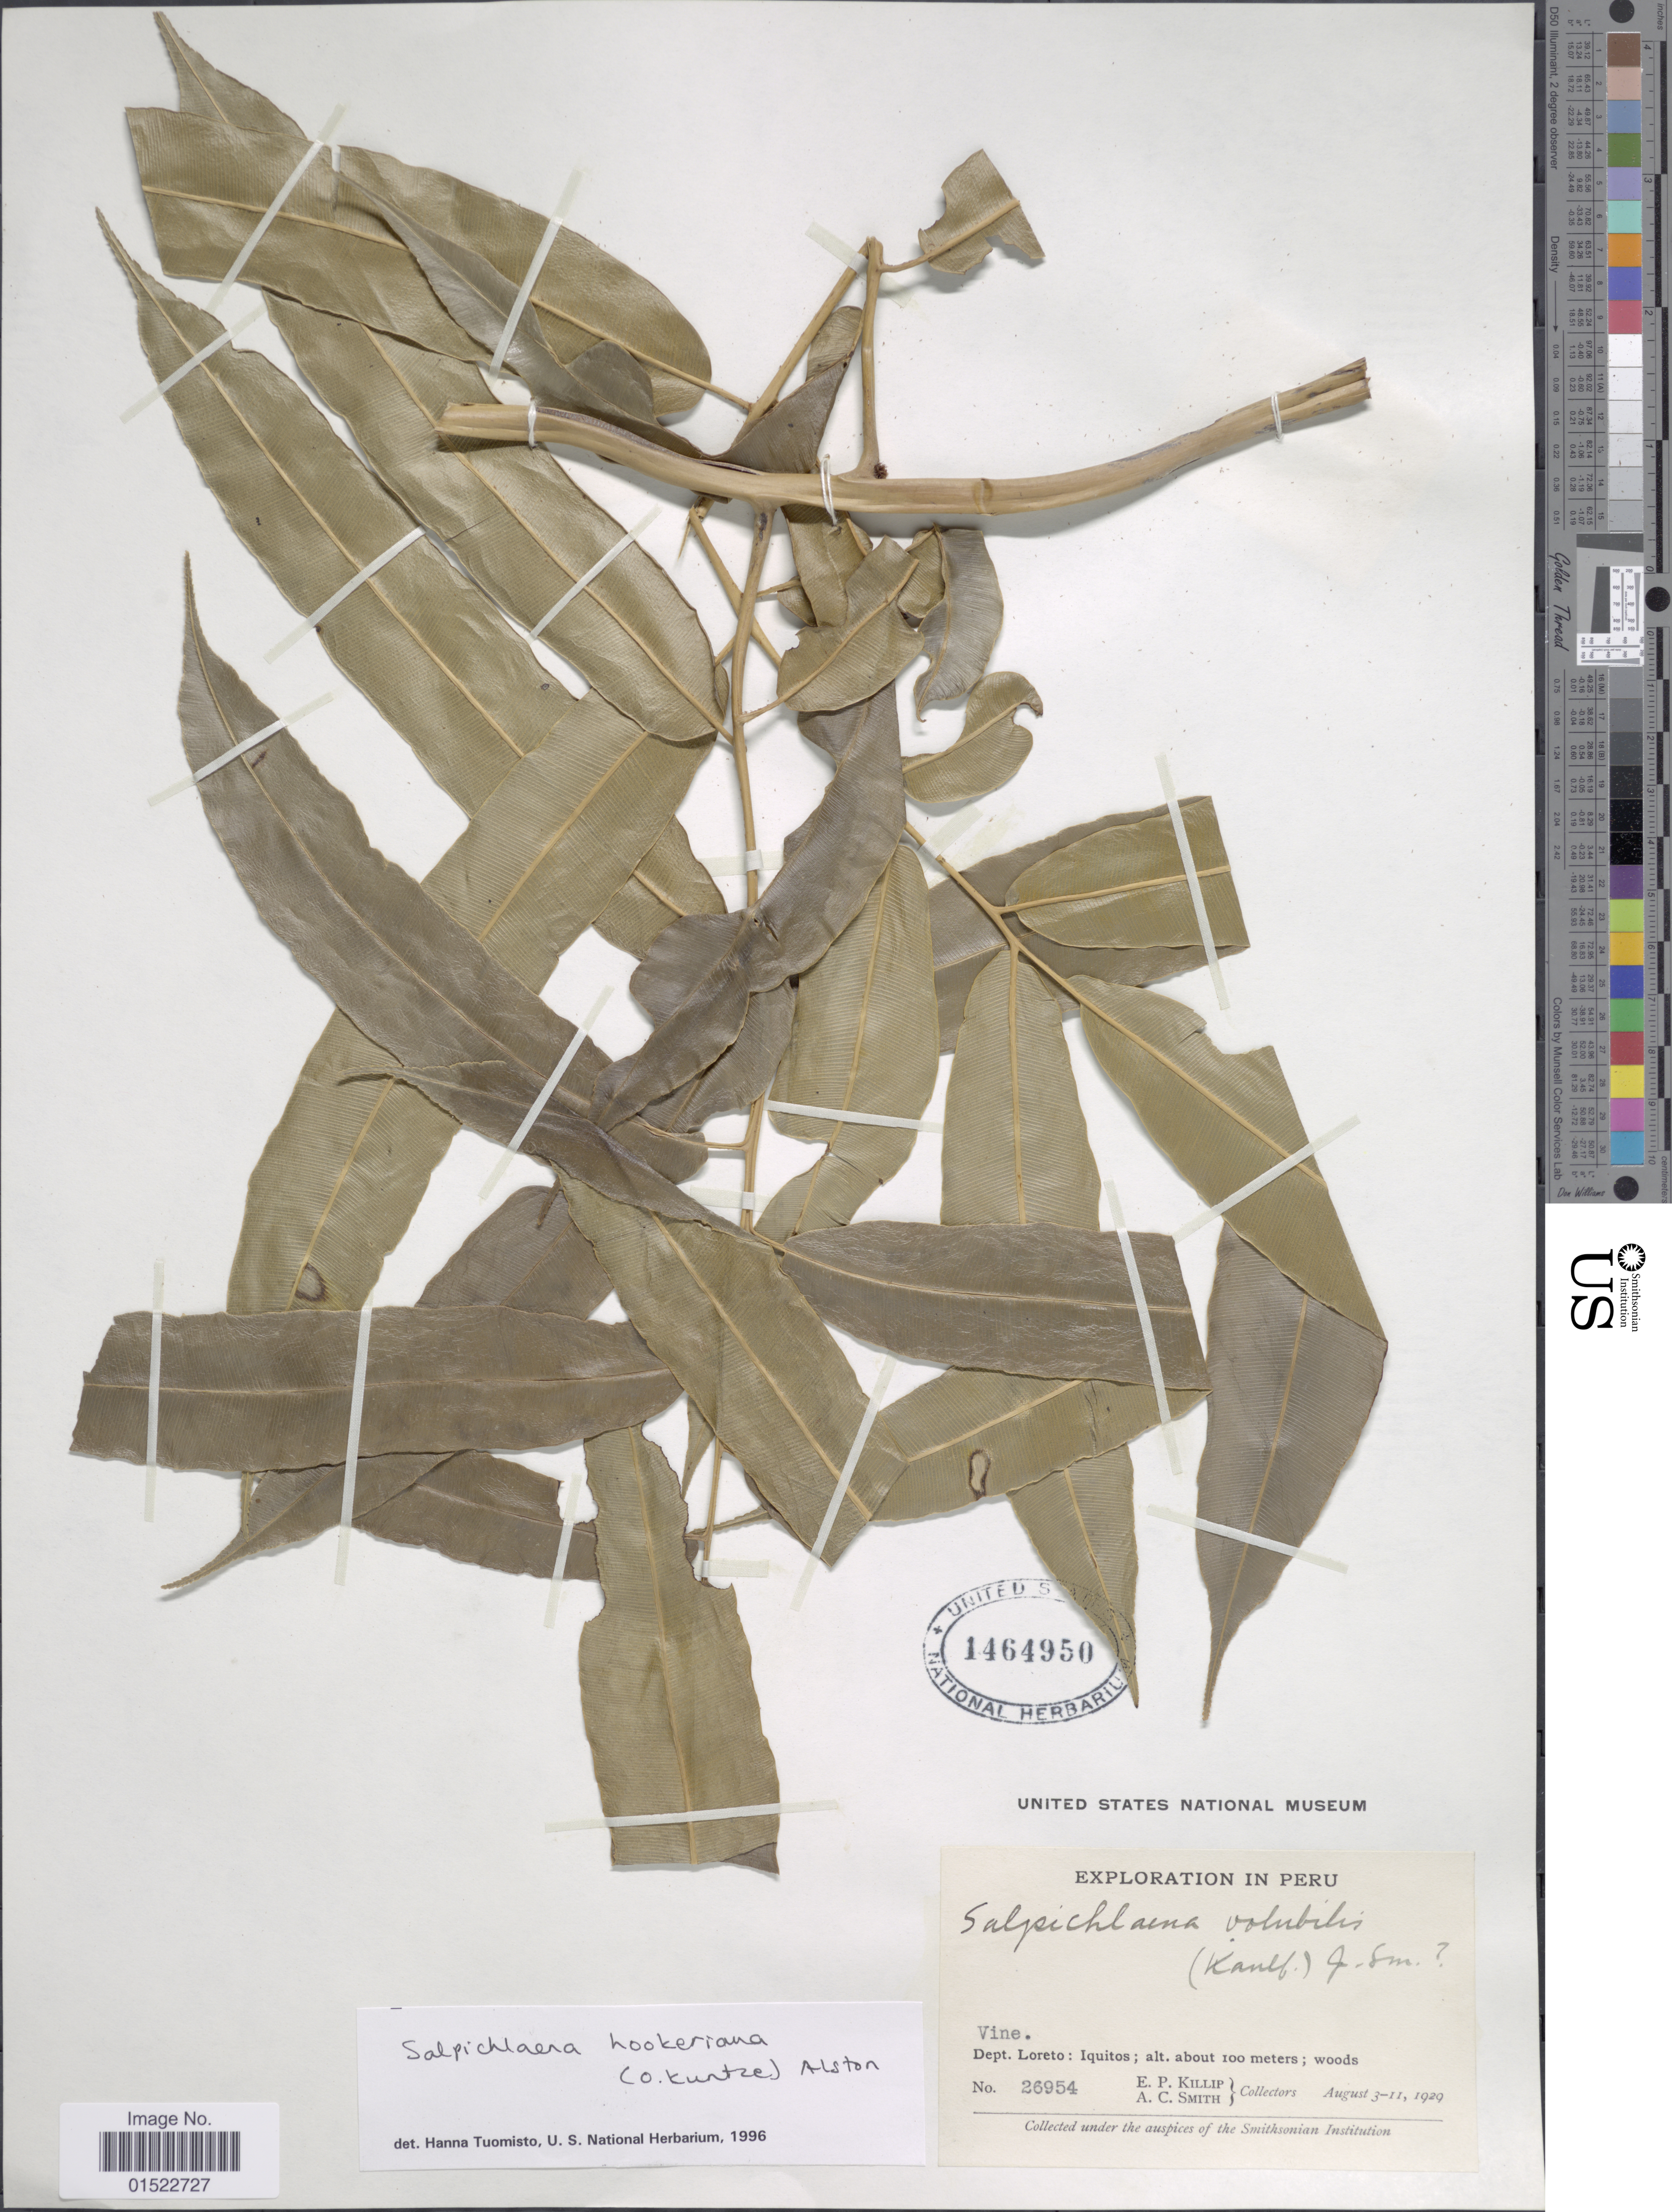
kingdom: Plantae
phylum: Tracheophyta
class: Polypodiopsida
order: Polypodiales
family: Blechnaceae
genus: Salpichlaena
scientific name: Salpichlaena hookeriana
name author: (Kuntze) Alston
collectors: E. P. Killip & A. C. Smith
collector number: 26954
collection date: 1929-08-03/1929-08-11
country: Peru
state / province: Loreto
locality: Exploration in Peru, Iquitos , Dept. Loreto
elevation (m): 100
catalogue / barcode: US 1464950